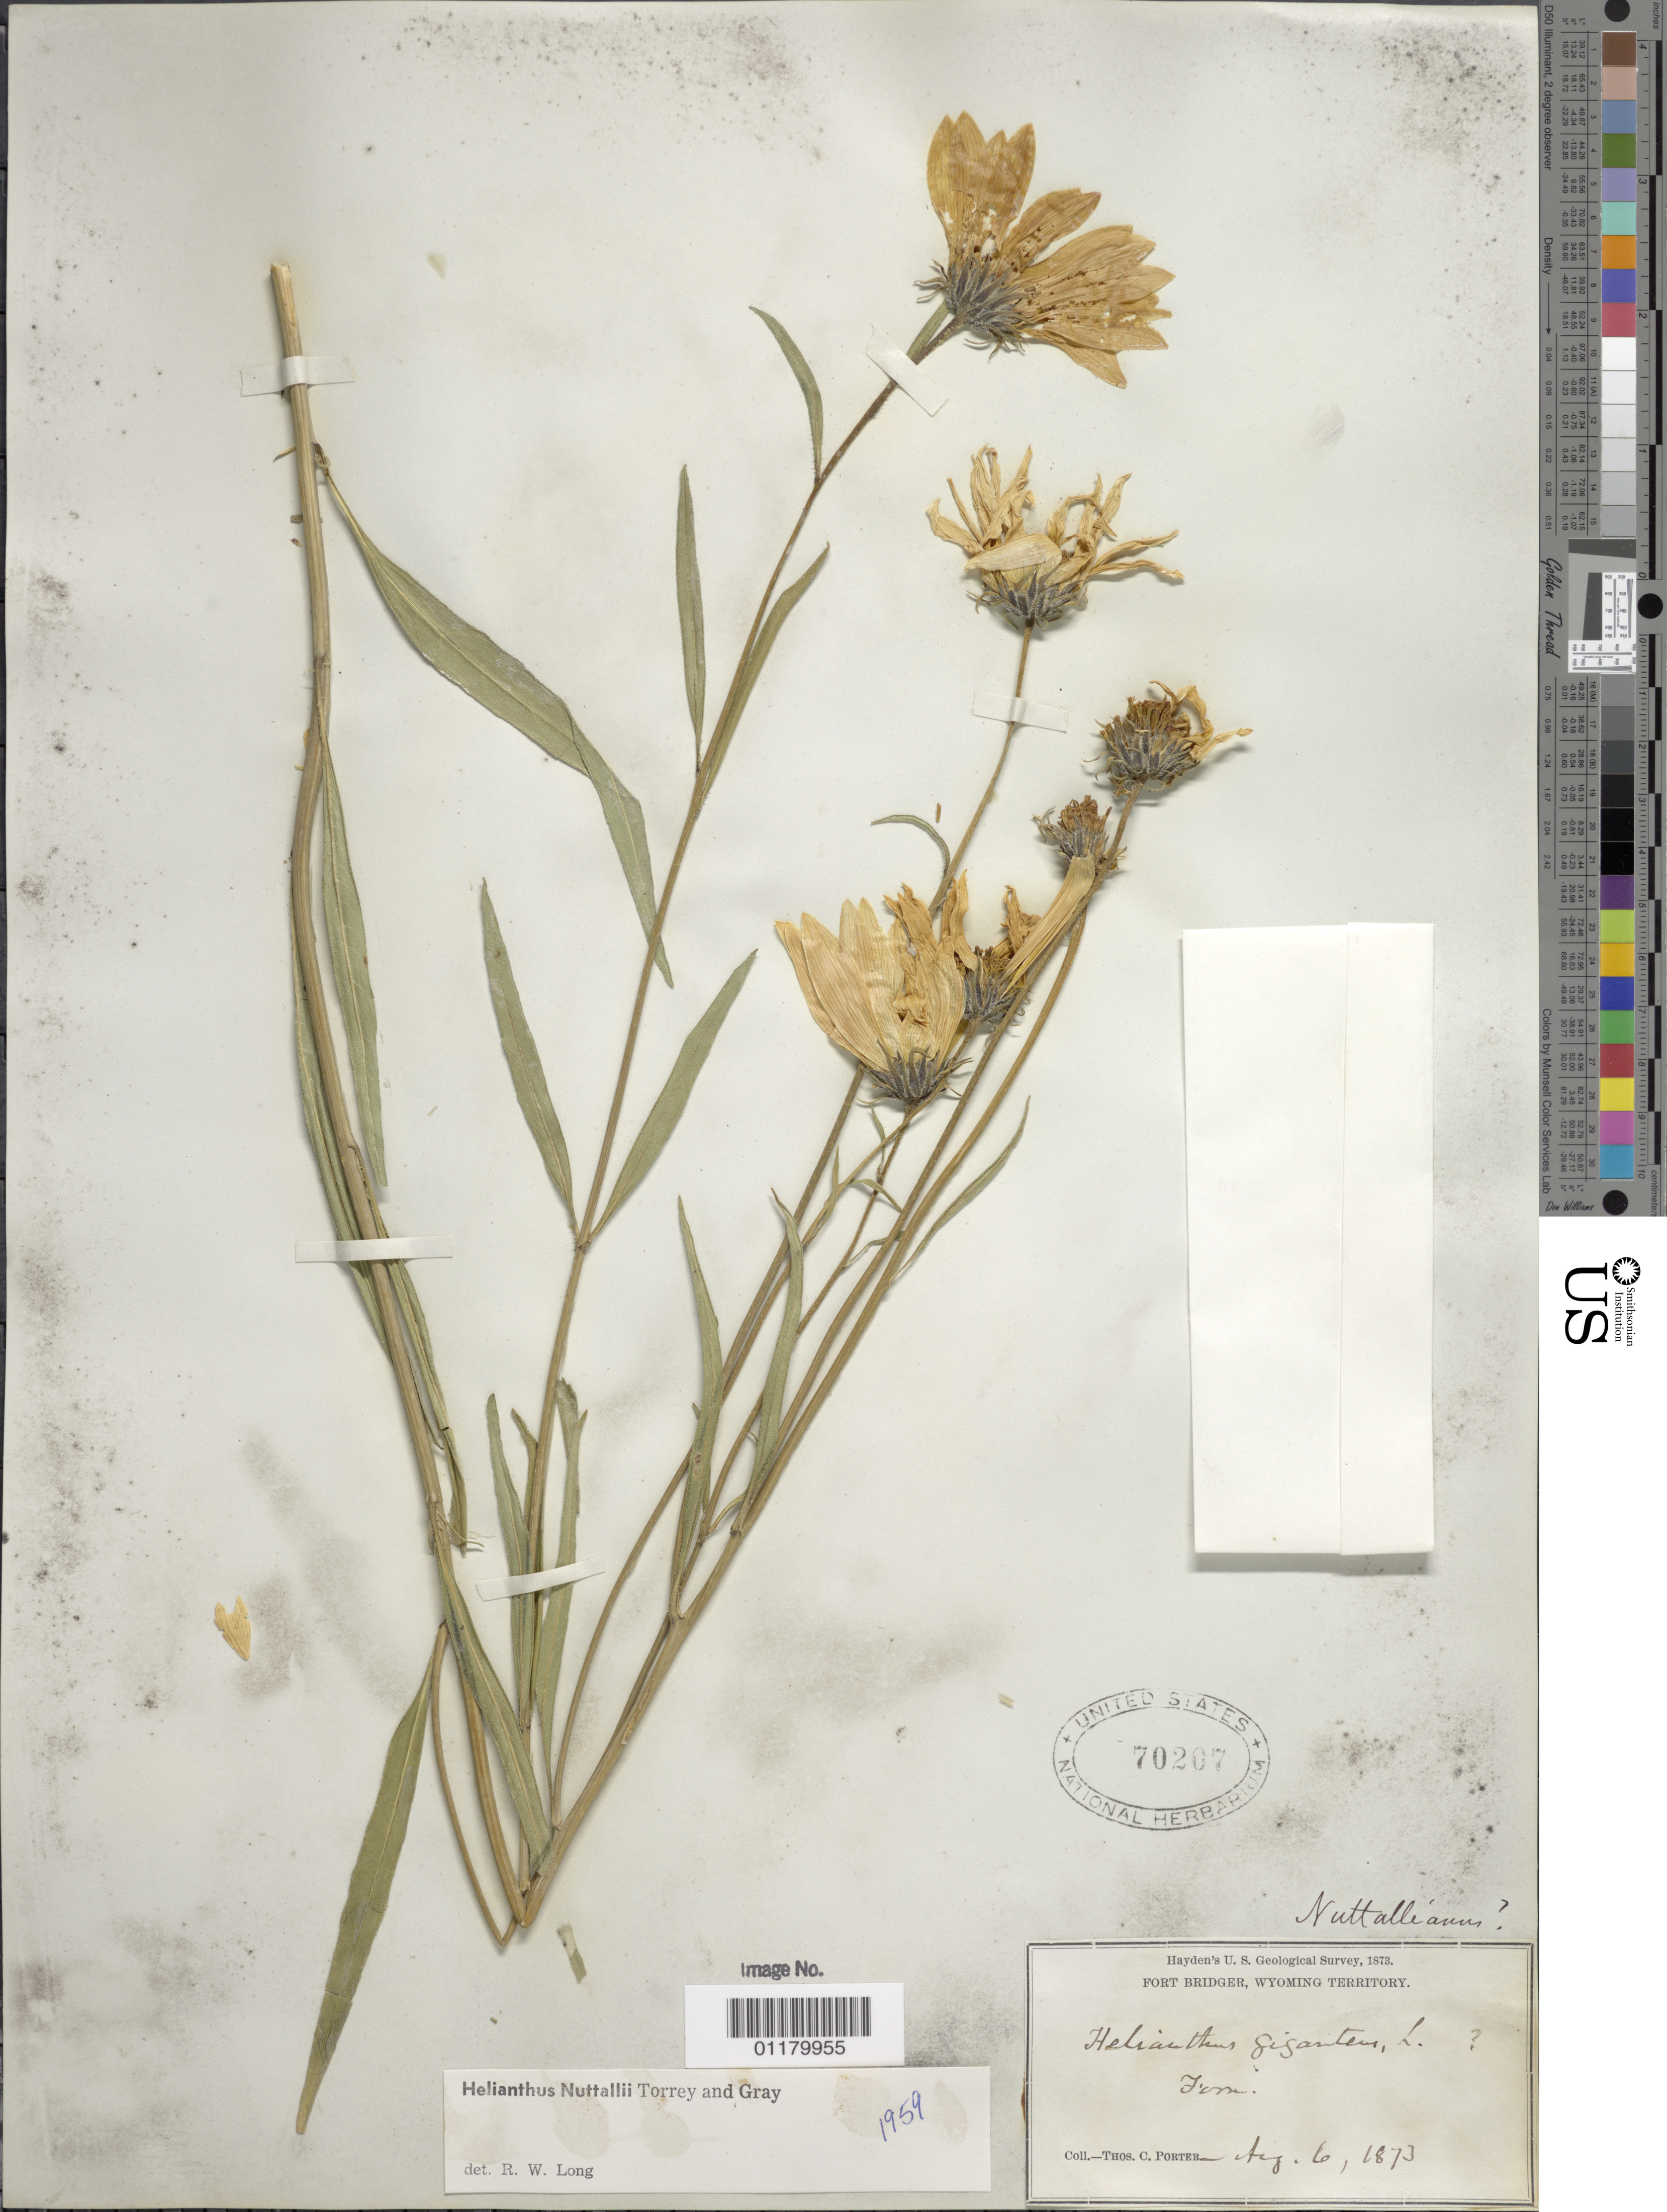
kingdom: Plantae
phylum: Tracheophyta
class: Magnoliopsida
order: Asterales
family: Asteraceae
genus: Helianthus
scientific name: Helianthus nuttallii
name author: Torr. & A. Gray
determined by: Long, R. W.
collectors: T. C. Porter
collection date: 1873-08-06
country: United States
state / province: Wyoming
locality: Fort Bridger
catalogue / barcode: US 70207